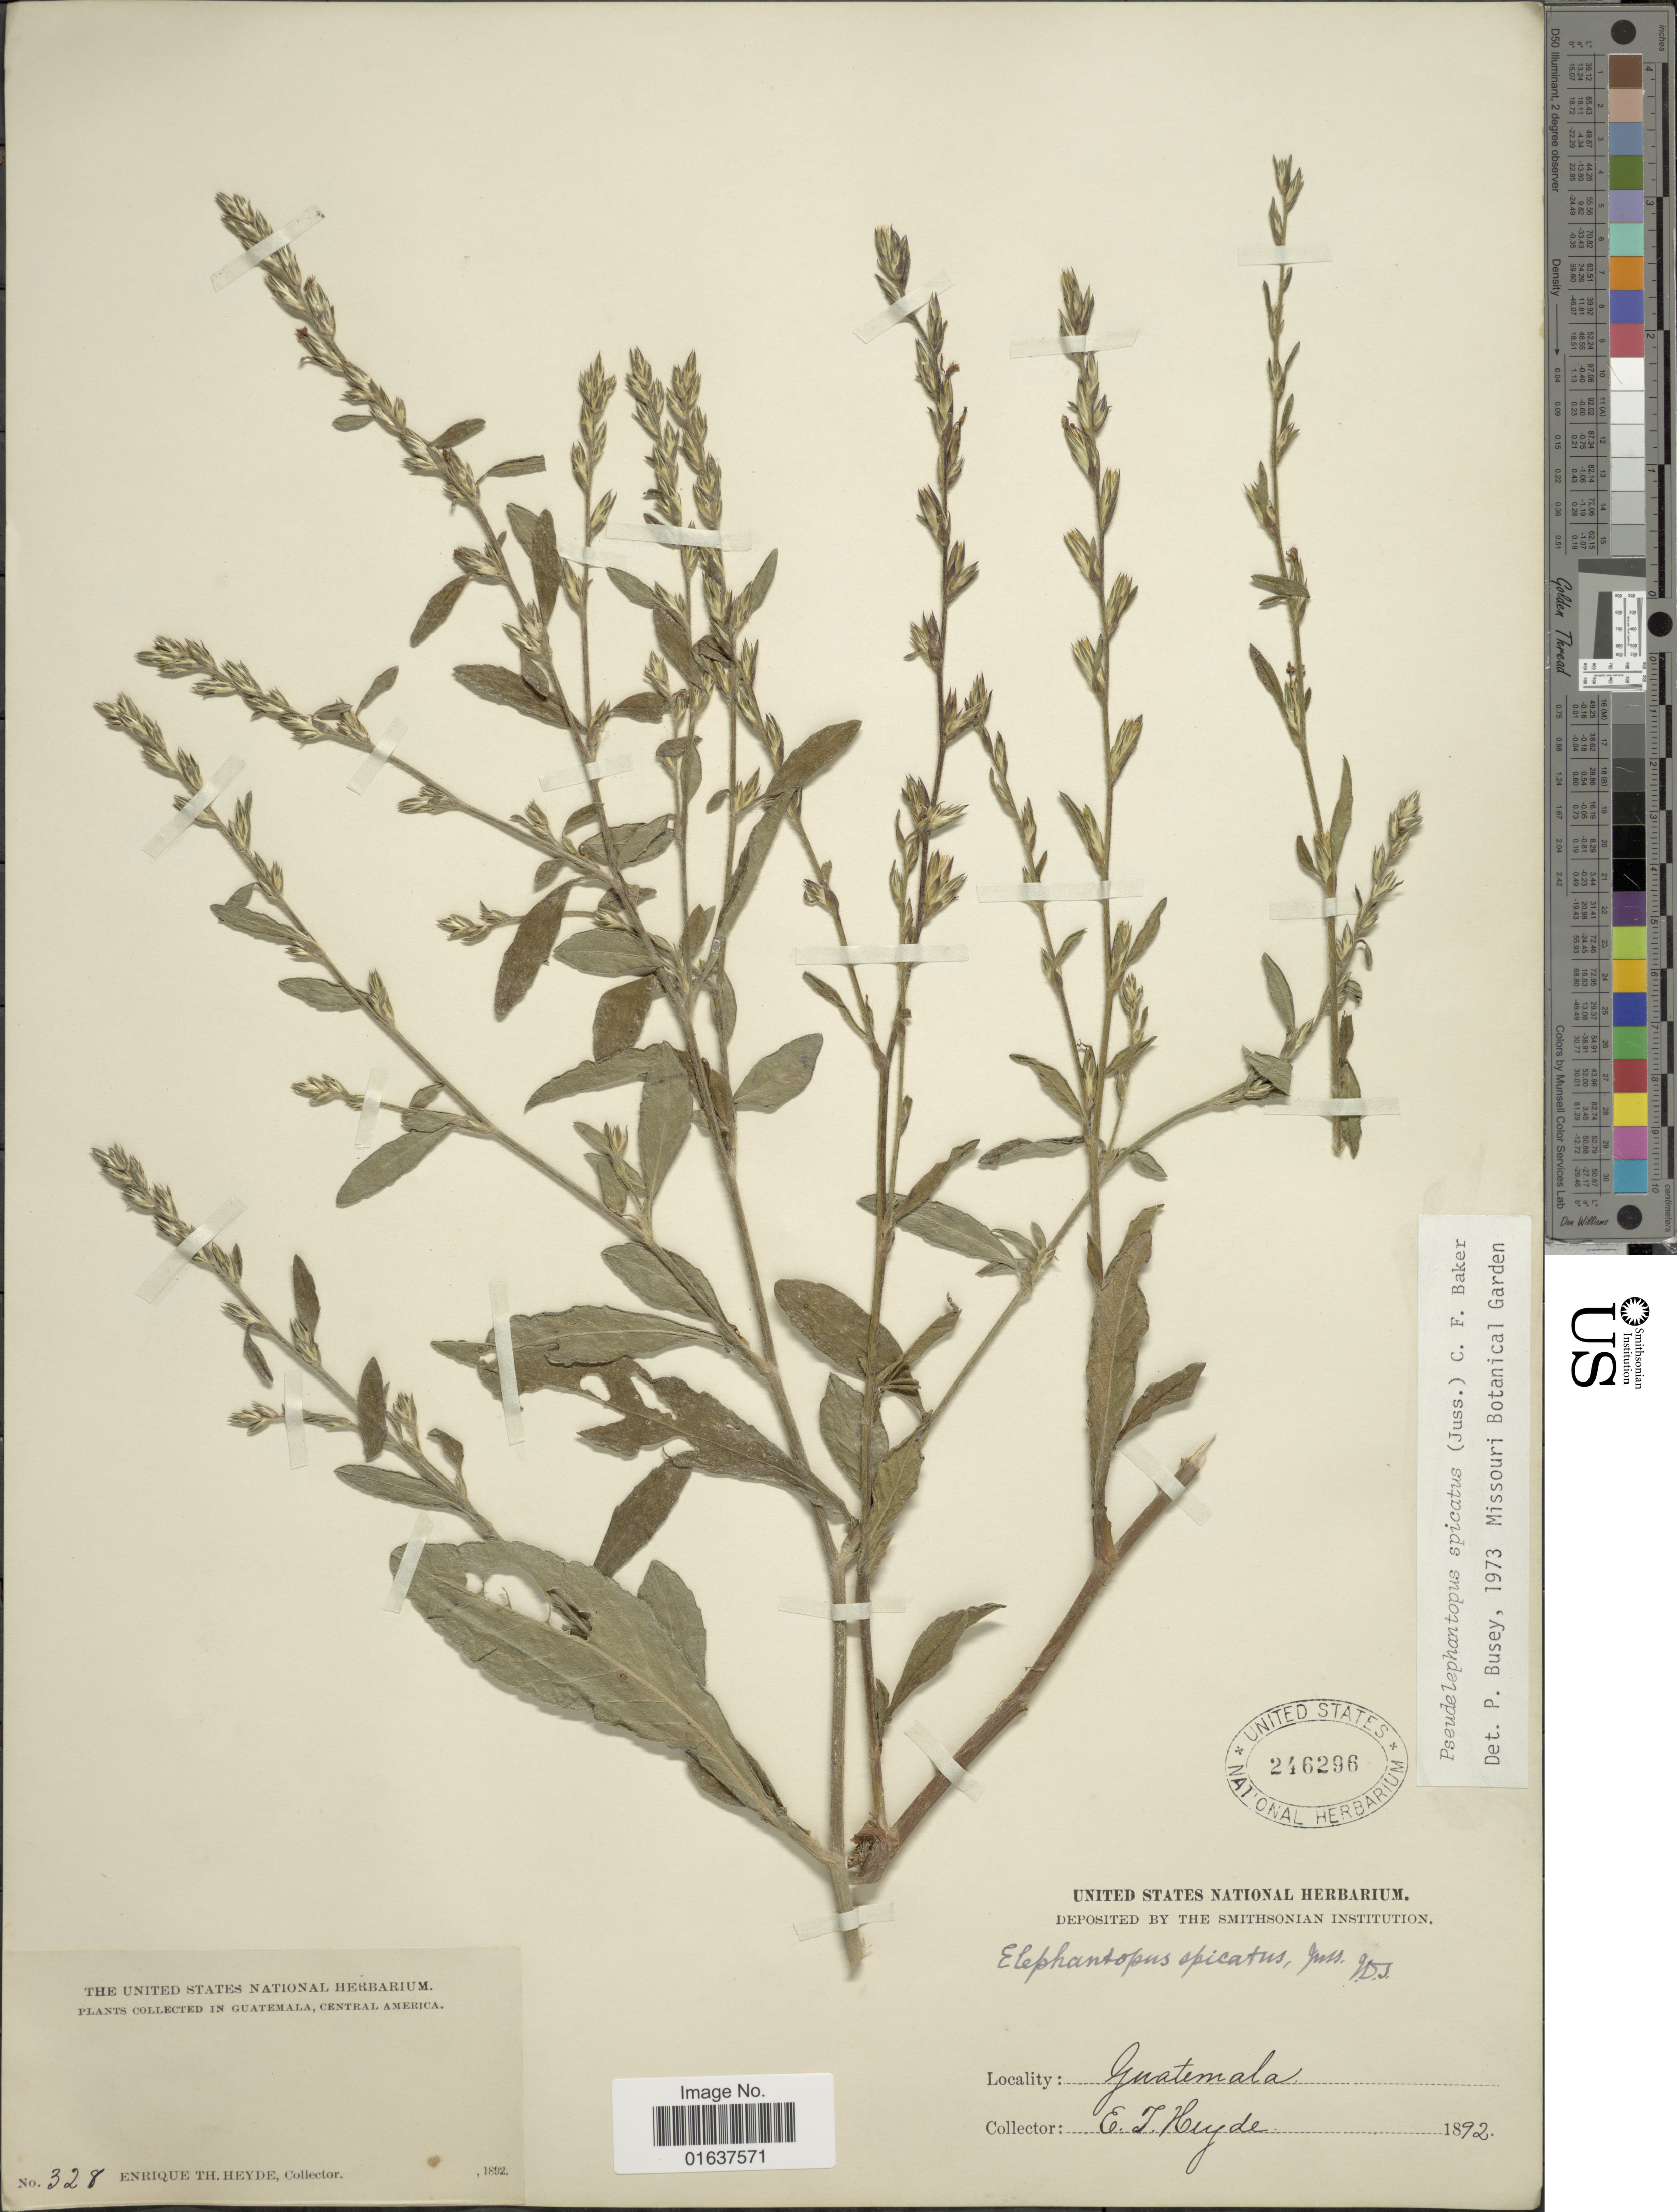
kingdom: Plantae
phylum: Tracheophyta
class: Magnoliopsida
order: Asterales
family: Asteraceae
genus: Pseudelephantopus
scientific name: Pseudelephantopus spicatus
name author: (Juss. ex Aubl.) C.F. Baker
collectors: E. T. Heyde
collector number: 328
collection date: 1892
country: Guatemala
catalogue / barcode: US 246296